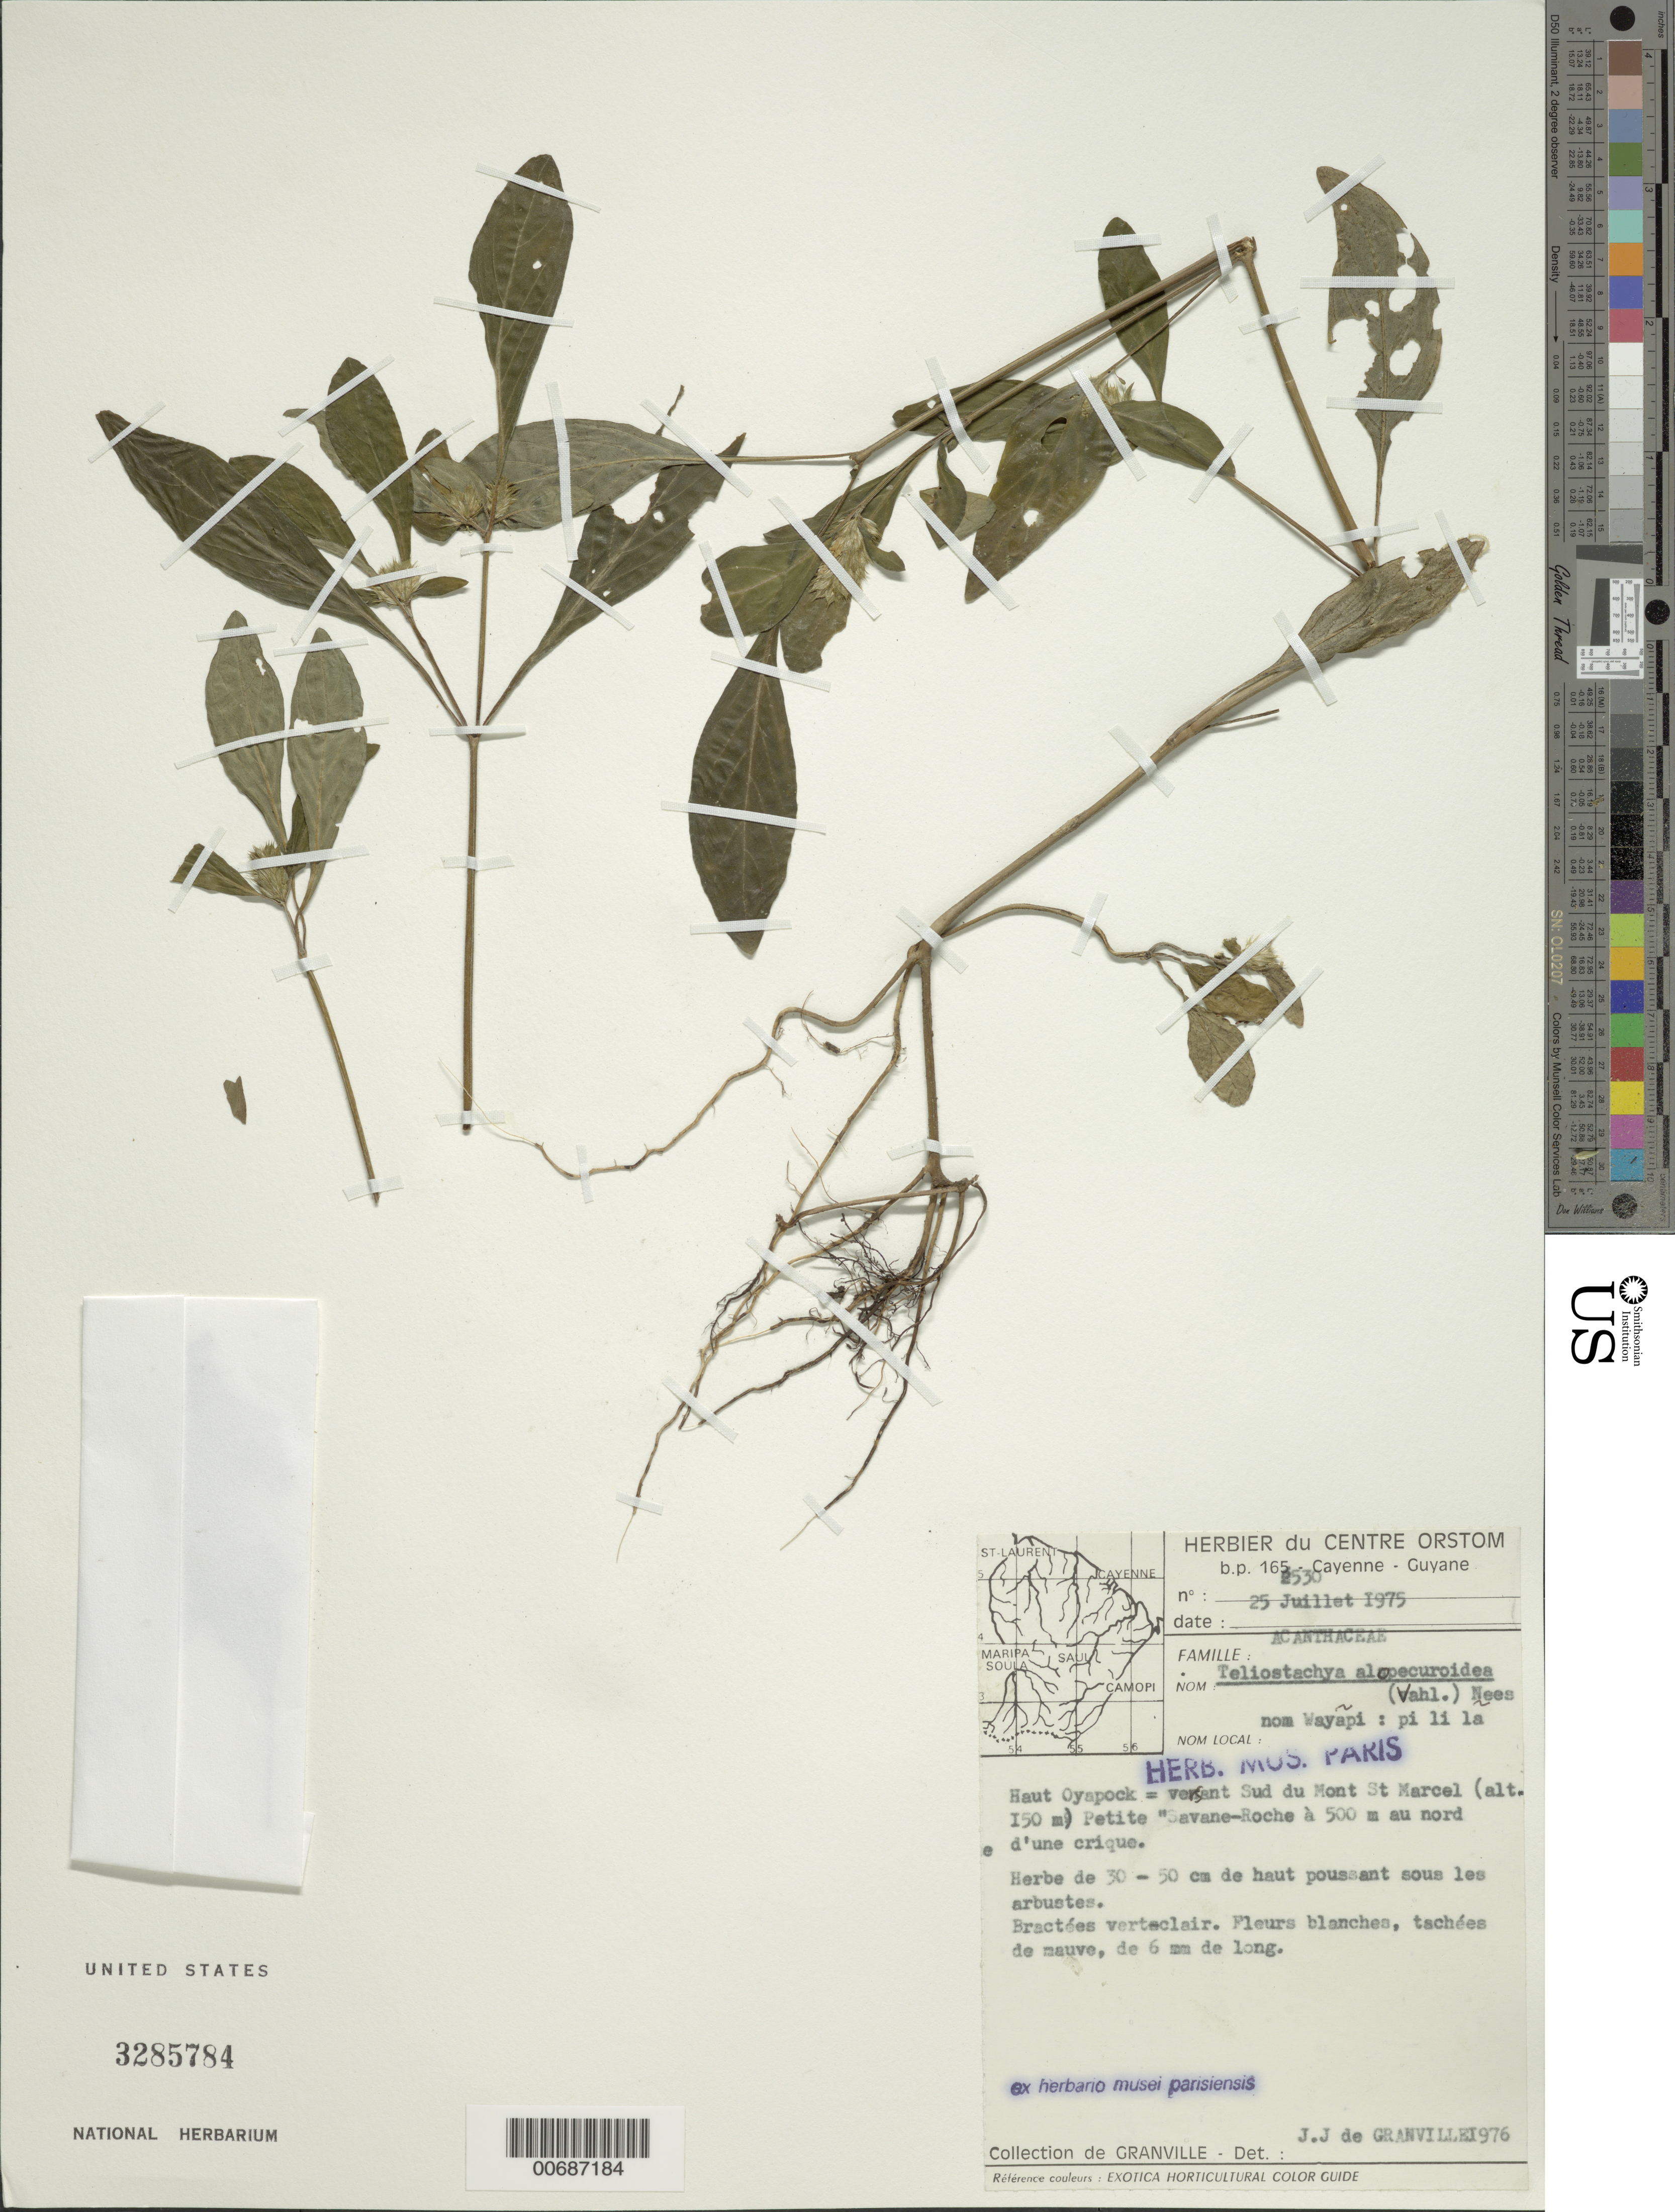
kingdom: Plantae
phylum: Tracheophyta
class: Magnoliopsida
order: Lamiales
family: Acanthaceae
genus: Teliostachya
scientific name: Teliostachya alopecuroidea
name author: (Vahl) Nees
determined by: Granville, J. J. de, (CAY), Institut de Recherche pour le Developpement (IRD) (FRENCH GUIANA)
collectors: J.-J. de Granville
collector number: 2530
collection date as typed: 25-Jul-75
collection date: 1975-07-25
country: French Guiana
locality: Haut Oyapock, versant S du Mont St. Marcel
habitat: Petite "savane-Roche a 500 m au nord d'une criqu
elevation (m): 150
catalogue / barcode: US 3285784